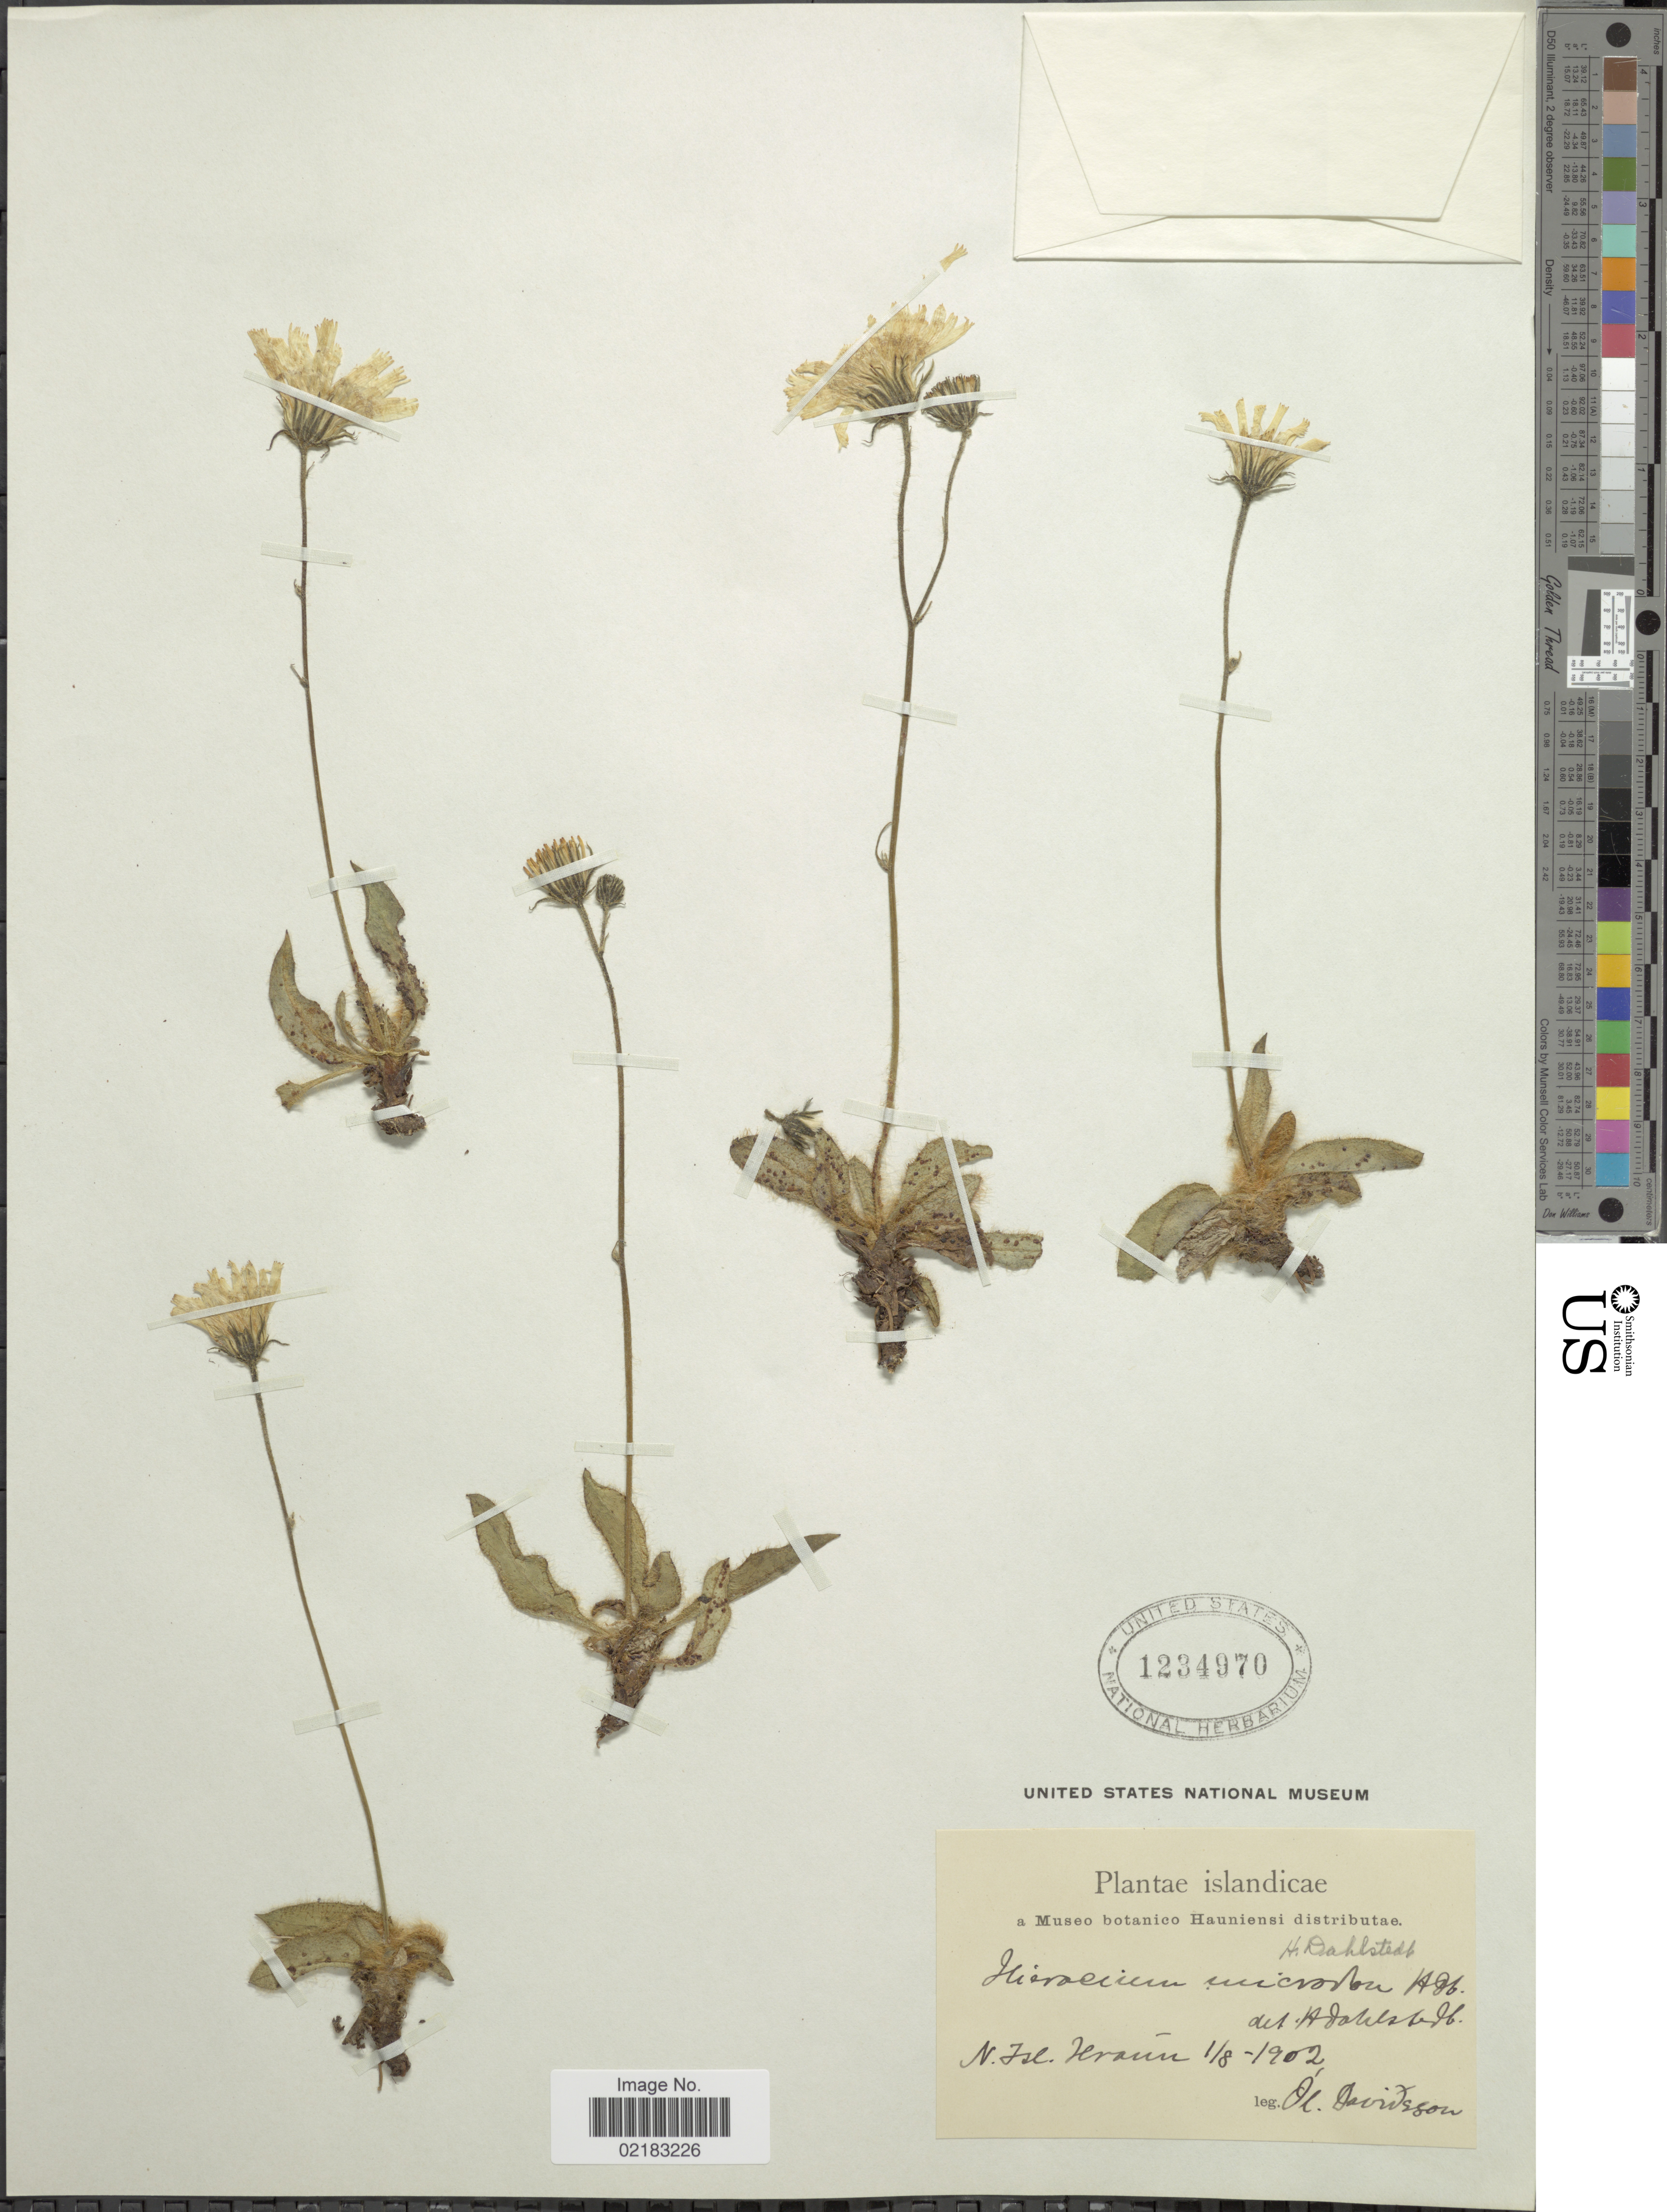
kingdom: Plantae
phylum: Tracheophyta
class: Magnoliopsida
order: Asterales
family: Asteraceae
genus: Hieracium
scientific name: Hieracium microdon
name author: (Dahlst.) Dahlst.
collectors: O. Davidsson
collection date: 1902-08-01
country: Iceland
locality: N. Isl. Hraun.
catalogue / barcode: US 1234970